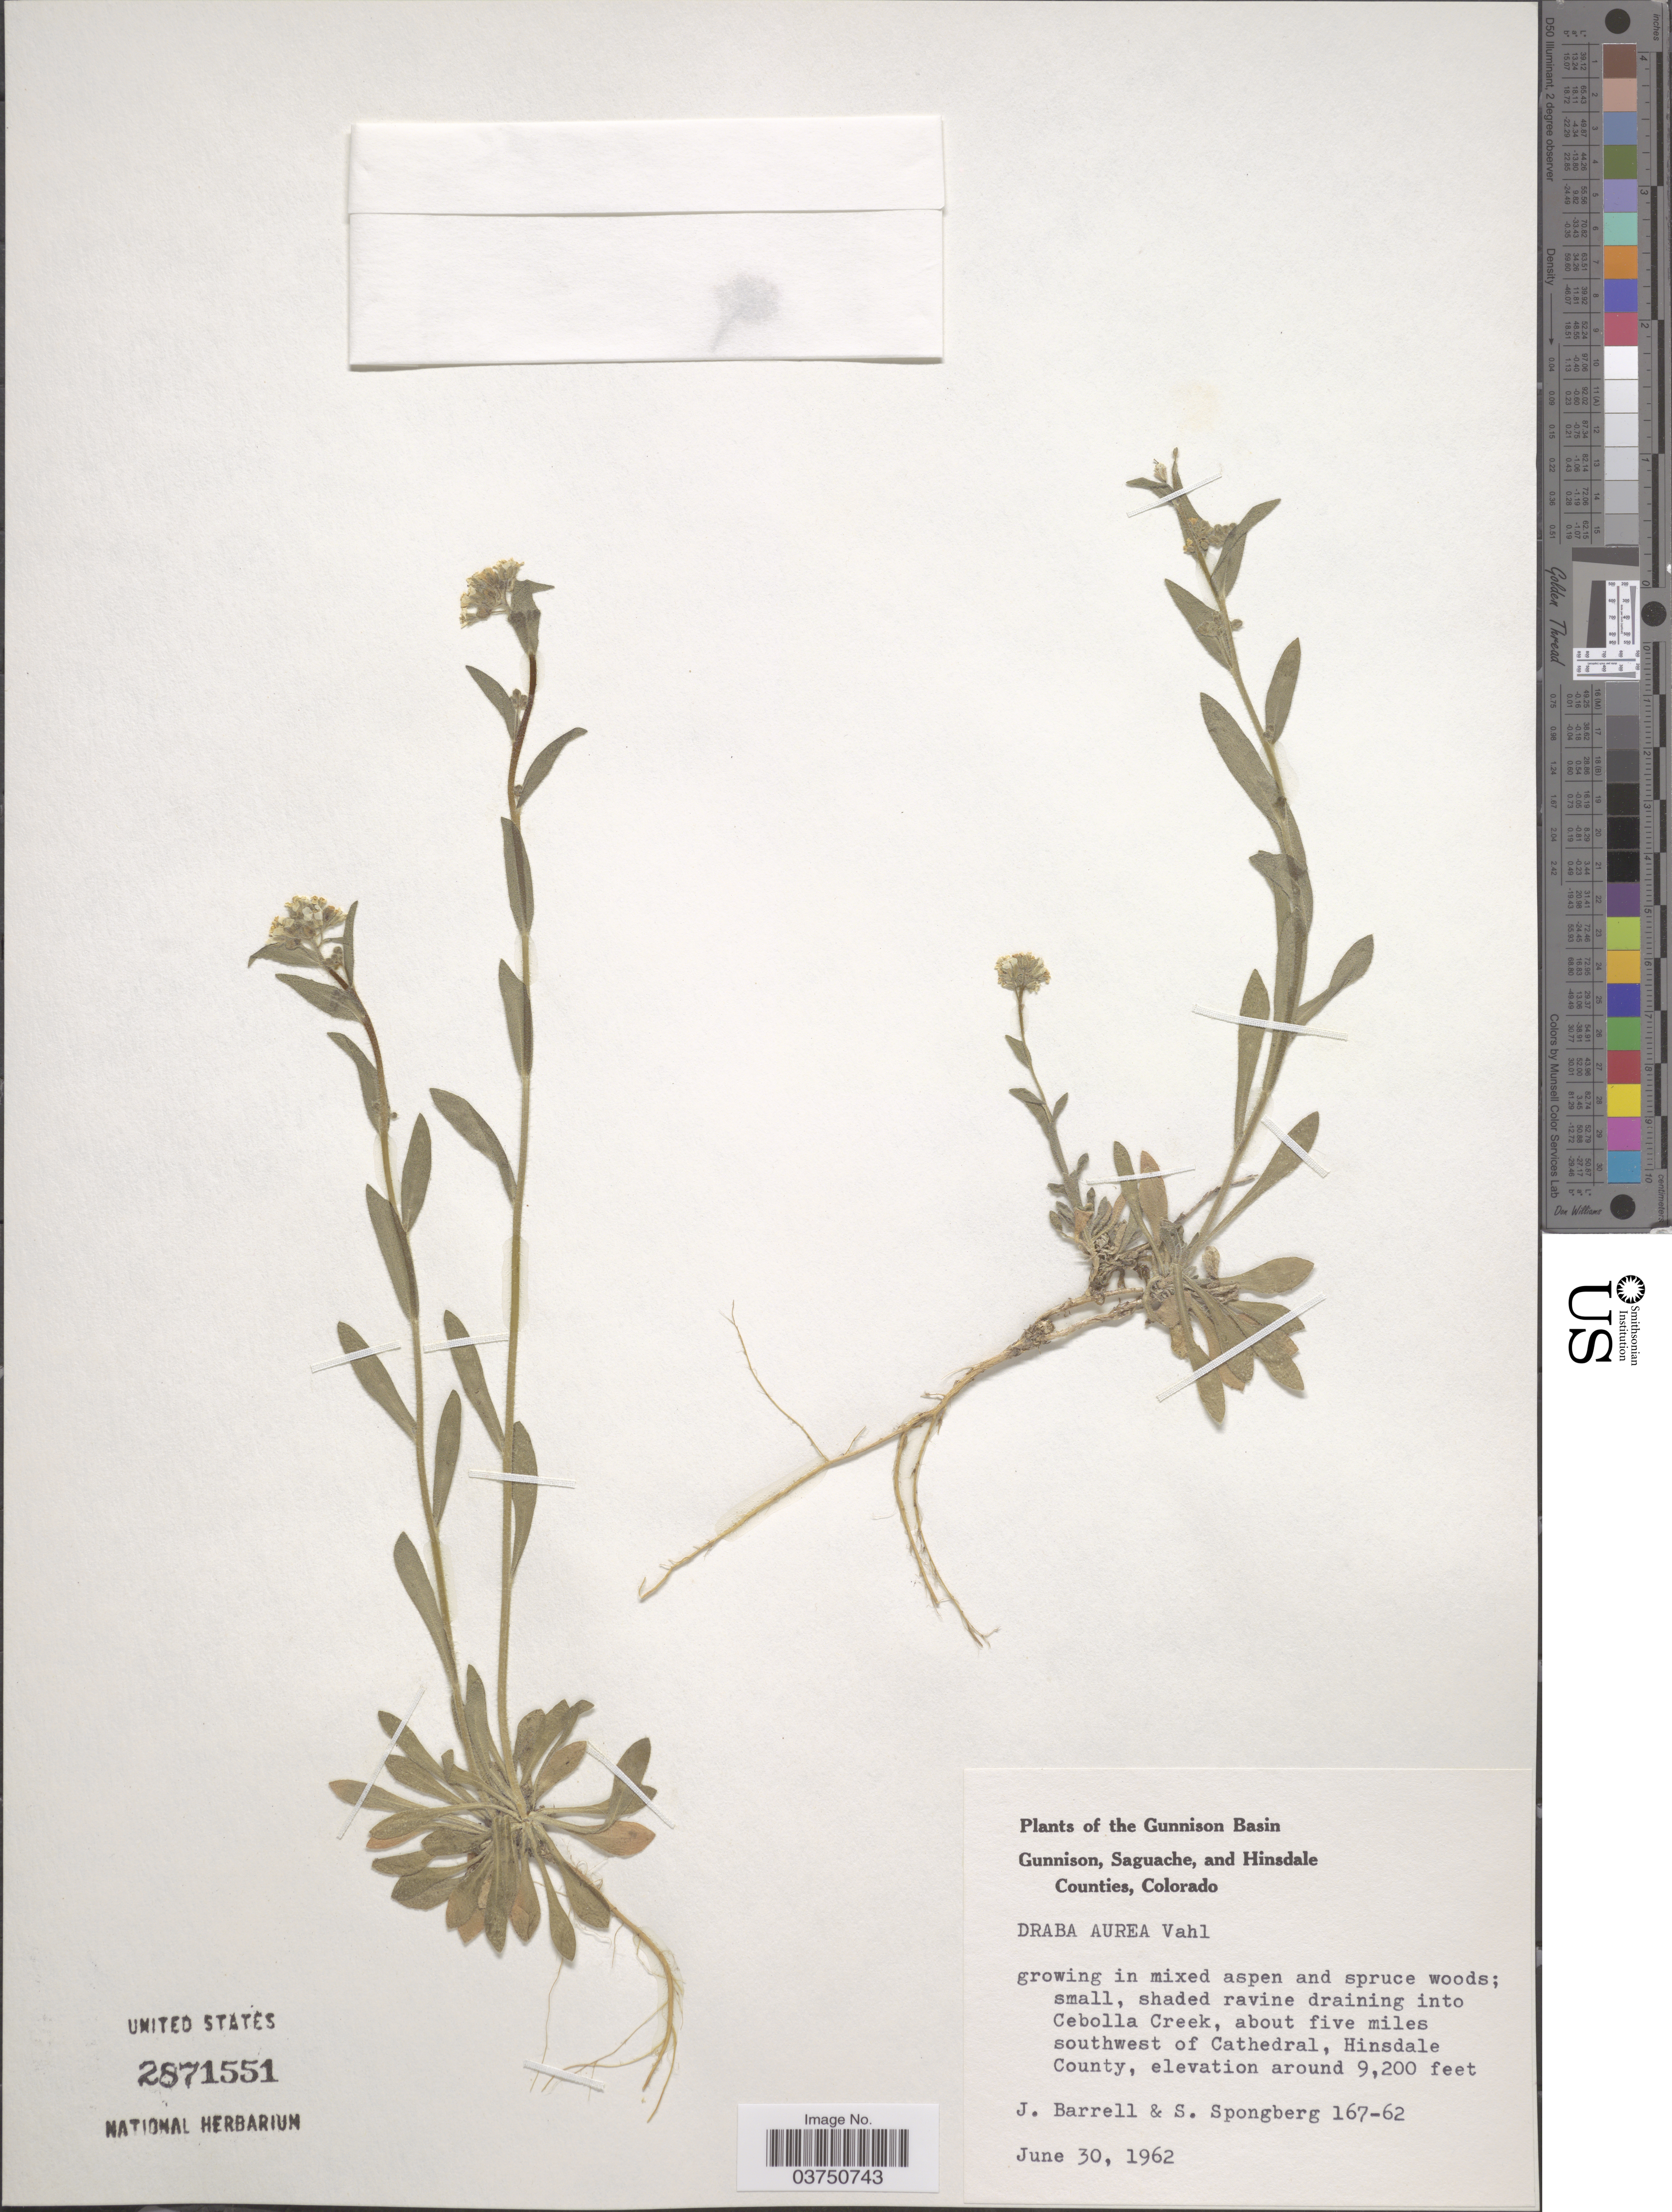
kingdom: Plantae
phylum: Tracheophyta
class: Magnoliopsida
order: Brassicales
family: Brassicaceae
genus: Draba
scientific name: Draba aurea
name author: Vahl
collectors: J. Barrell & S. A.Spongberg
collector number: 167-62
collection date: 1962-06-30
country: United States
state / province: Colorado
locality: Gunnison Basin. Shaded ravine draining into Cebolla Creek, about five miles southwest of Cathedral, Hinsdale County.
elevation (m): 2804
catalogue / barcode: US 2871551